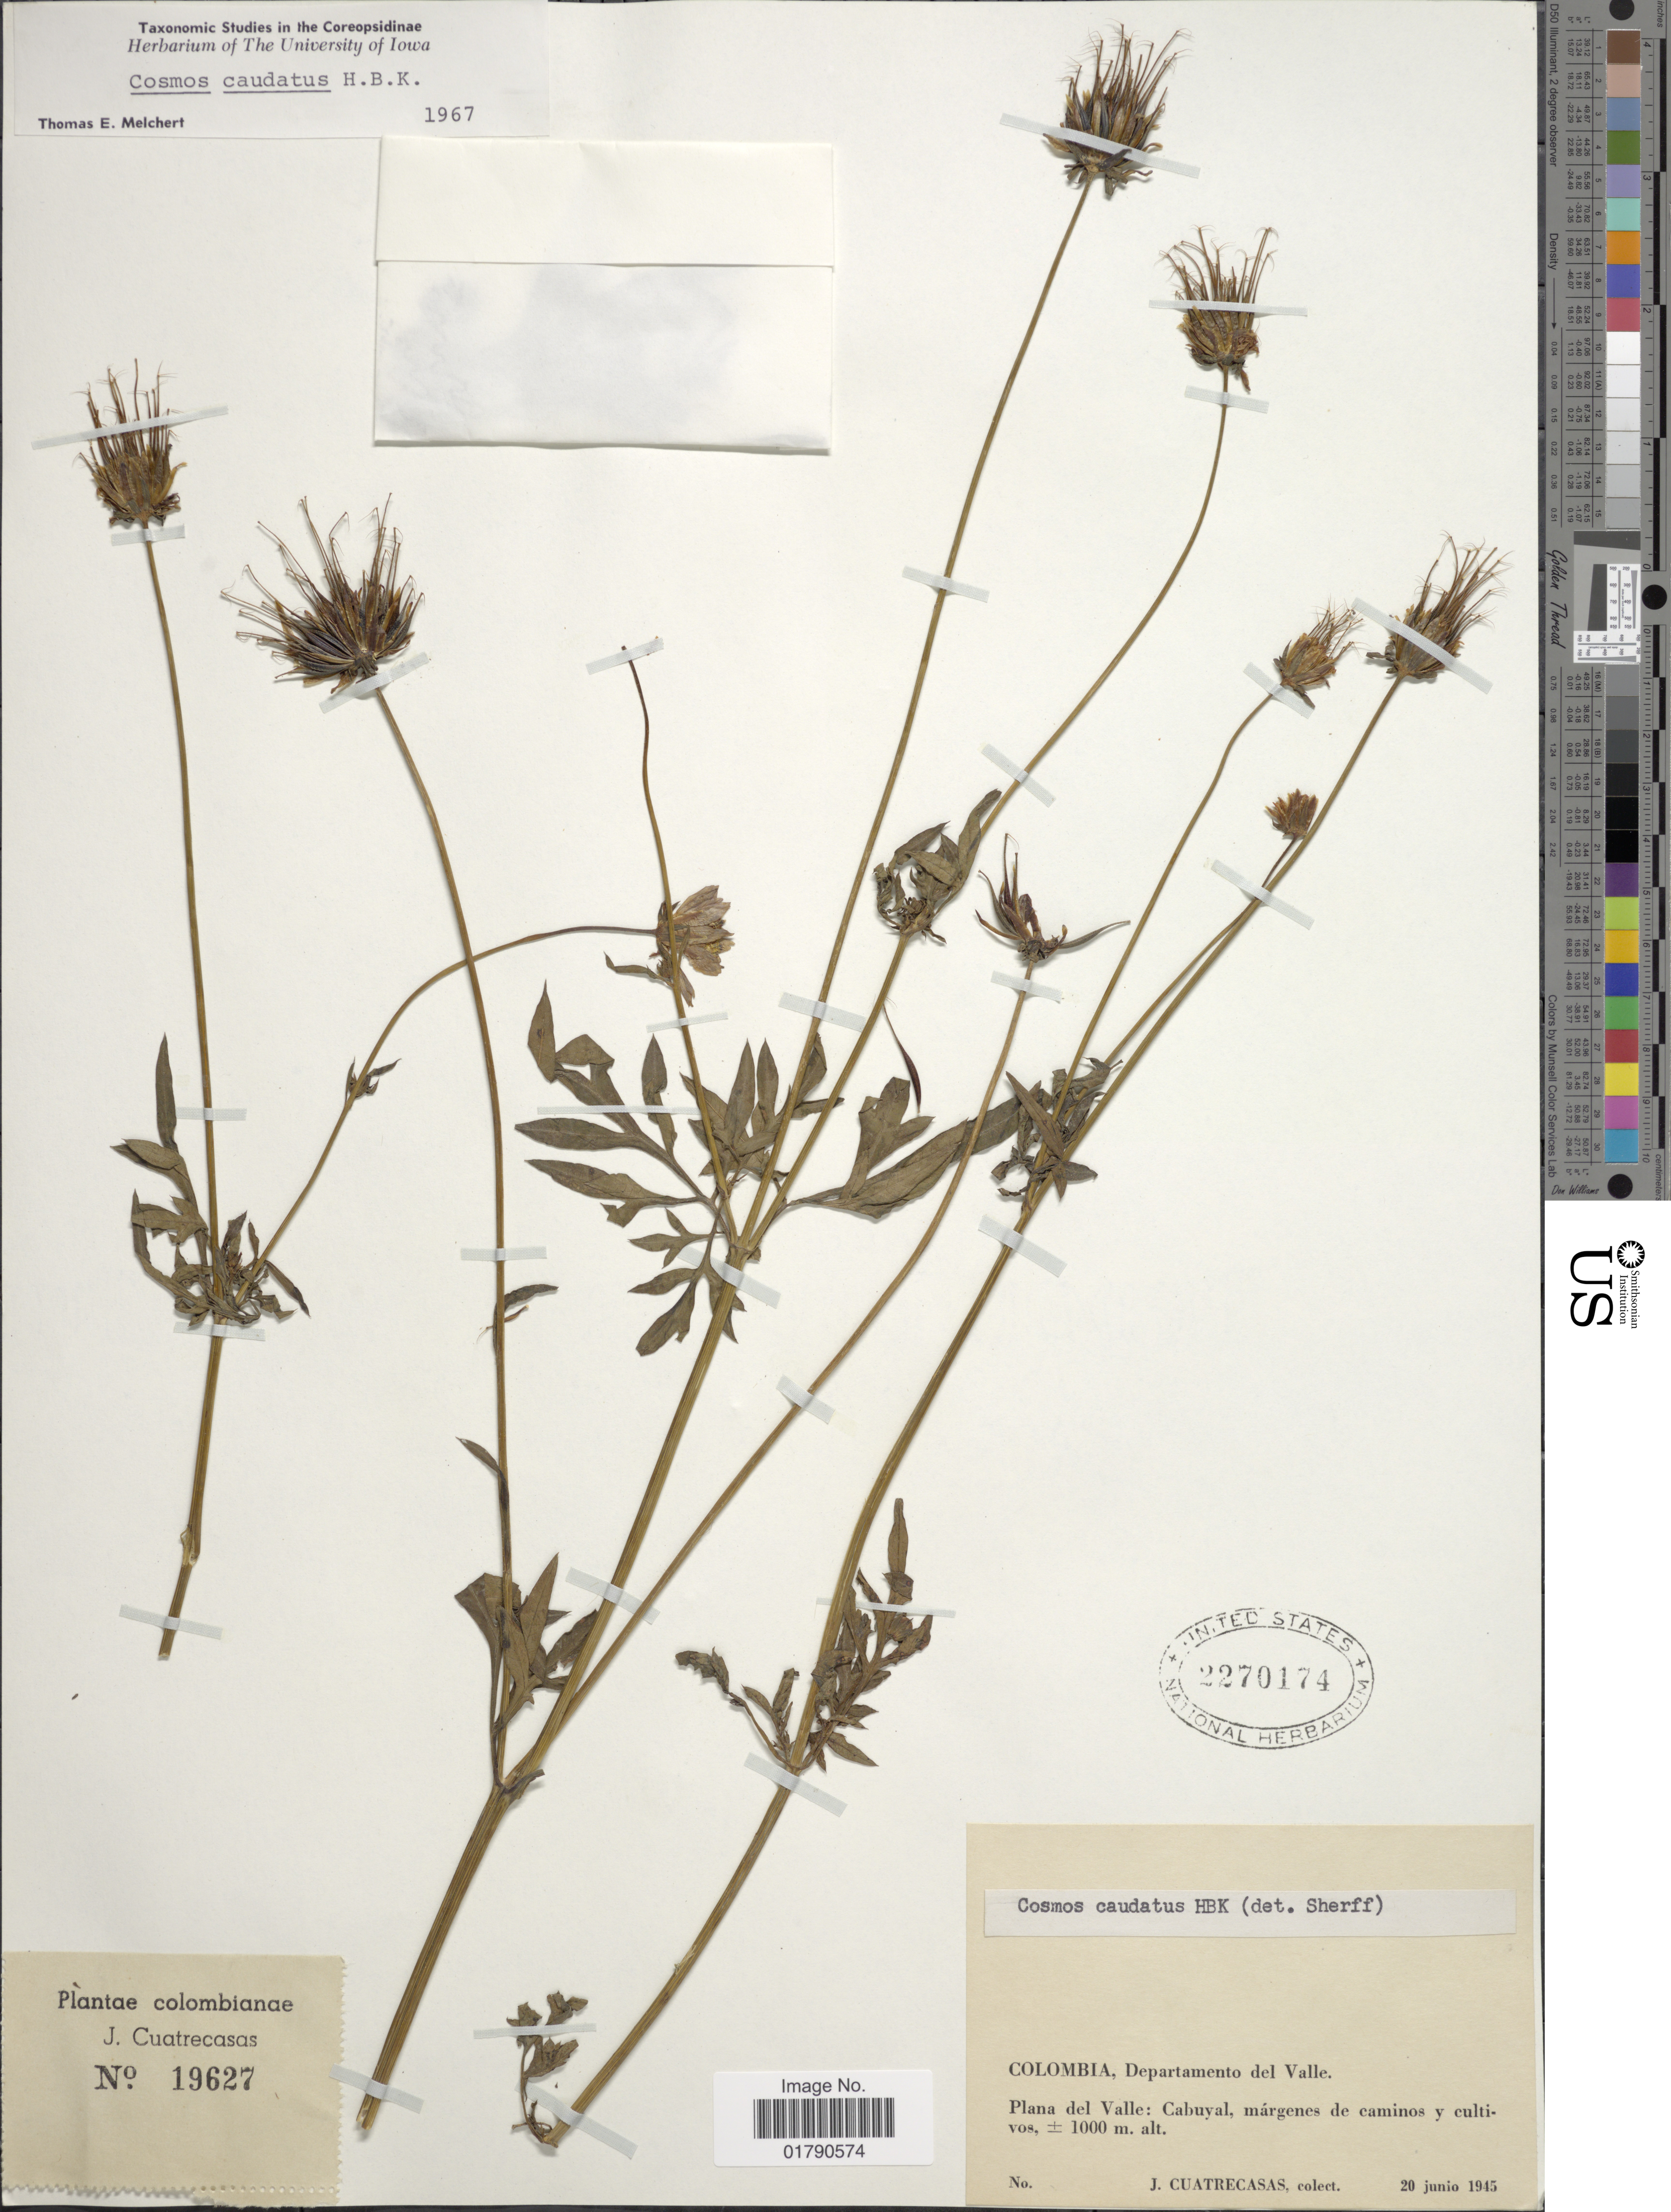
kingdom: Plantae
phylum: Tracheophyta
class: Magnoliopsida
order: Asterales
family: Asteraceae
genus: Cosmos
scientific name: Cosmos caudatus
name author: Kunth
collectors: J. Cuatrecasas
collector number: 19627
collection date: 1945-06-20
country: Colombia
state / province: Valle del Cauca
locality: Plana del Valle, Cabuyal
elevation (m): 1000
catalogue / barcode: US 2270174